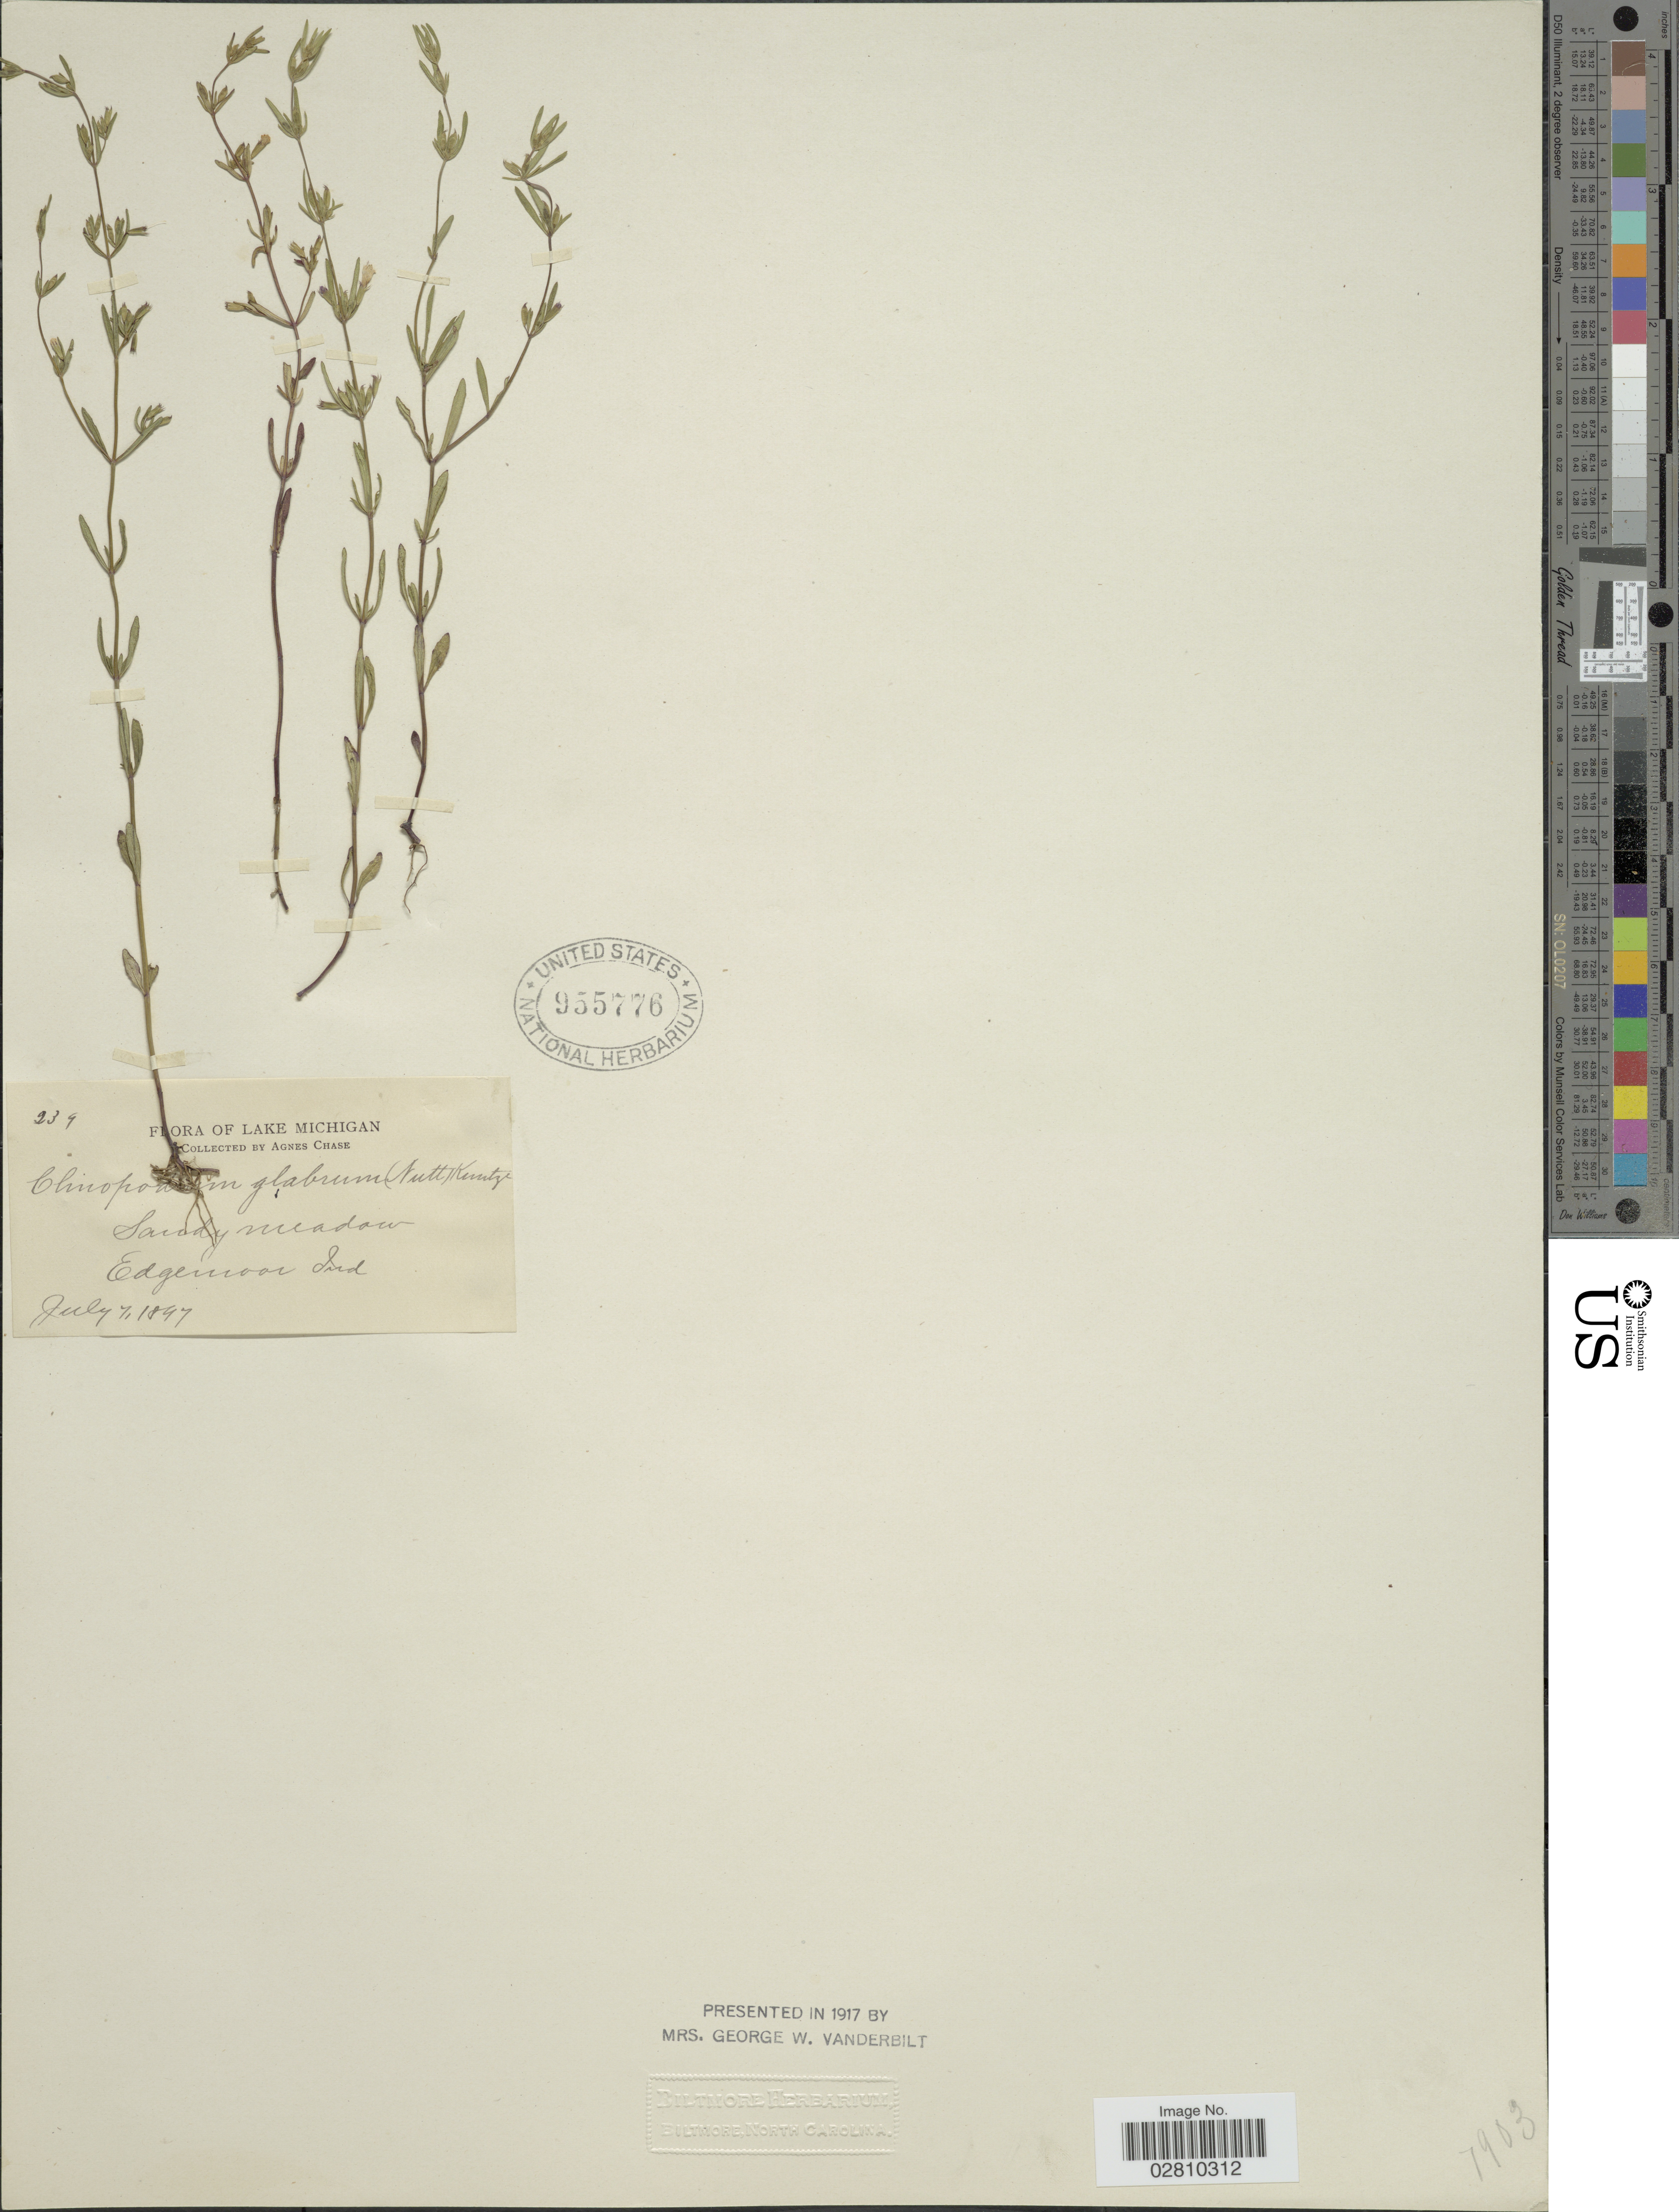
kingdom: Plantae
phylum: Tracheophyta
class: Magnoliopsida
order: Lamiales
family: Lamiaceae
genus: Clinopodium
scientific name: Clinopodium glabrum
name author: (Nutt.) Kuntze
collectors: A. Chase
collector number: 239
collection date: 1897-07-07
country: United States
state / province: Indiana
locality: Lake Michigan. Sandy meadow, Edgemoor Ind.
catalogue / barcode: US 955776